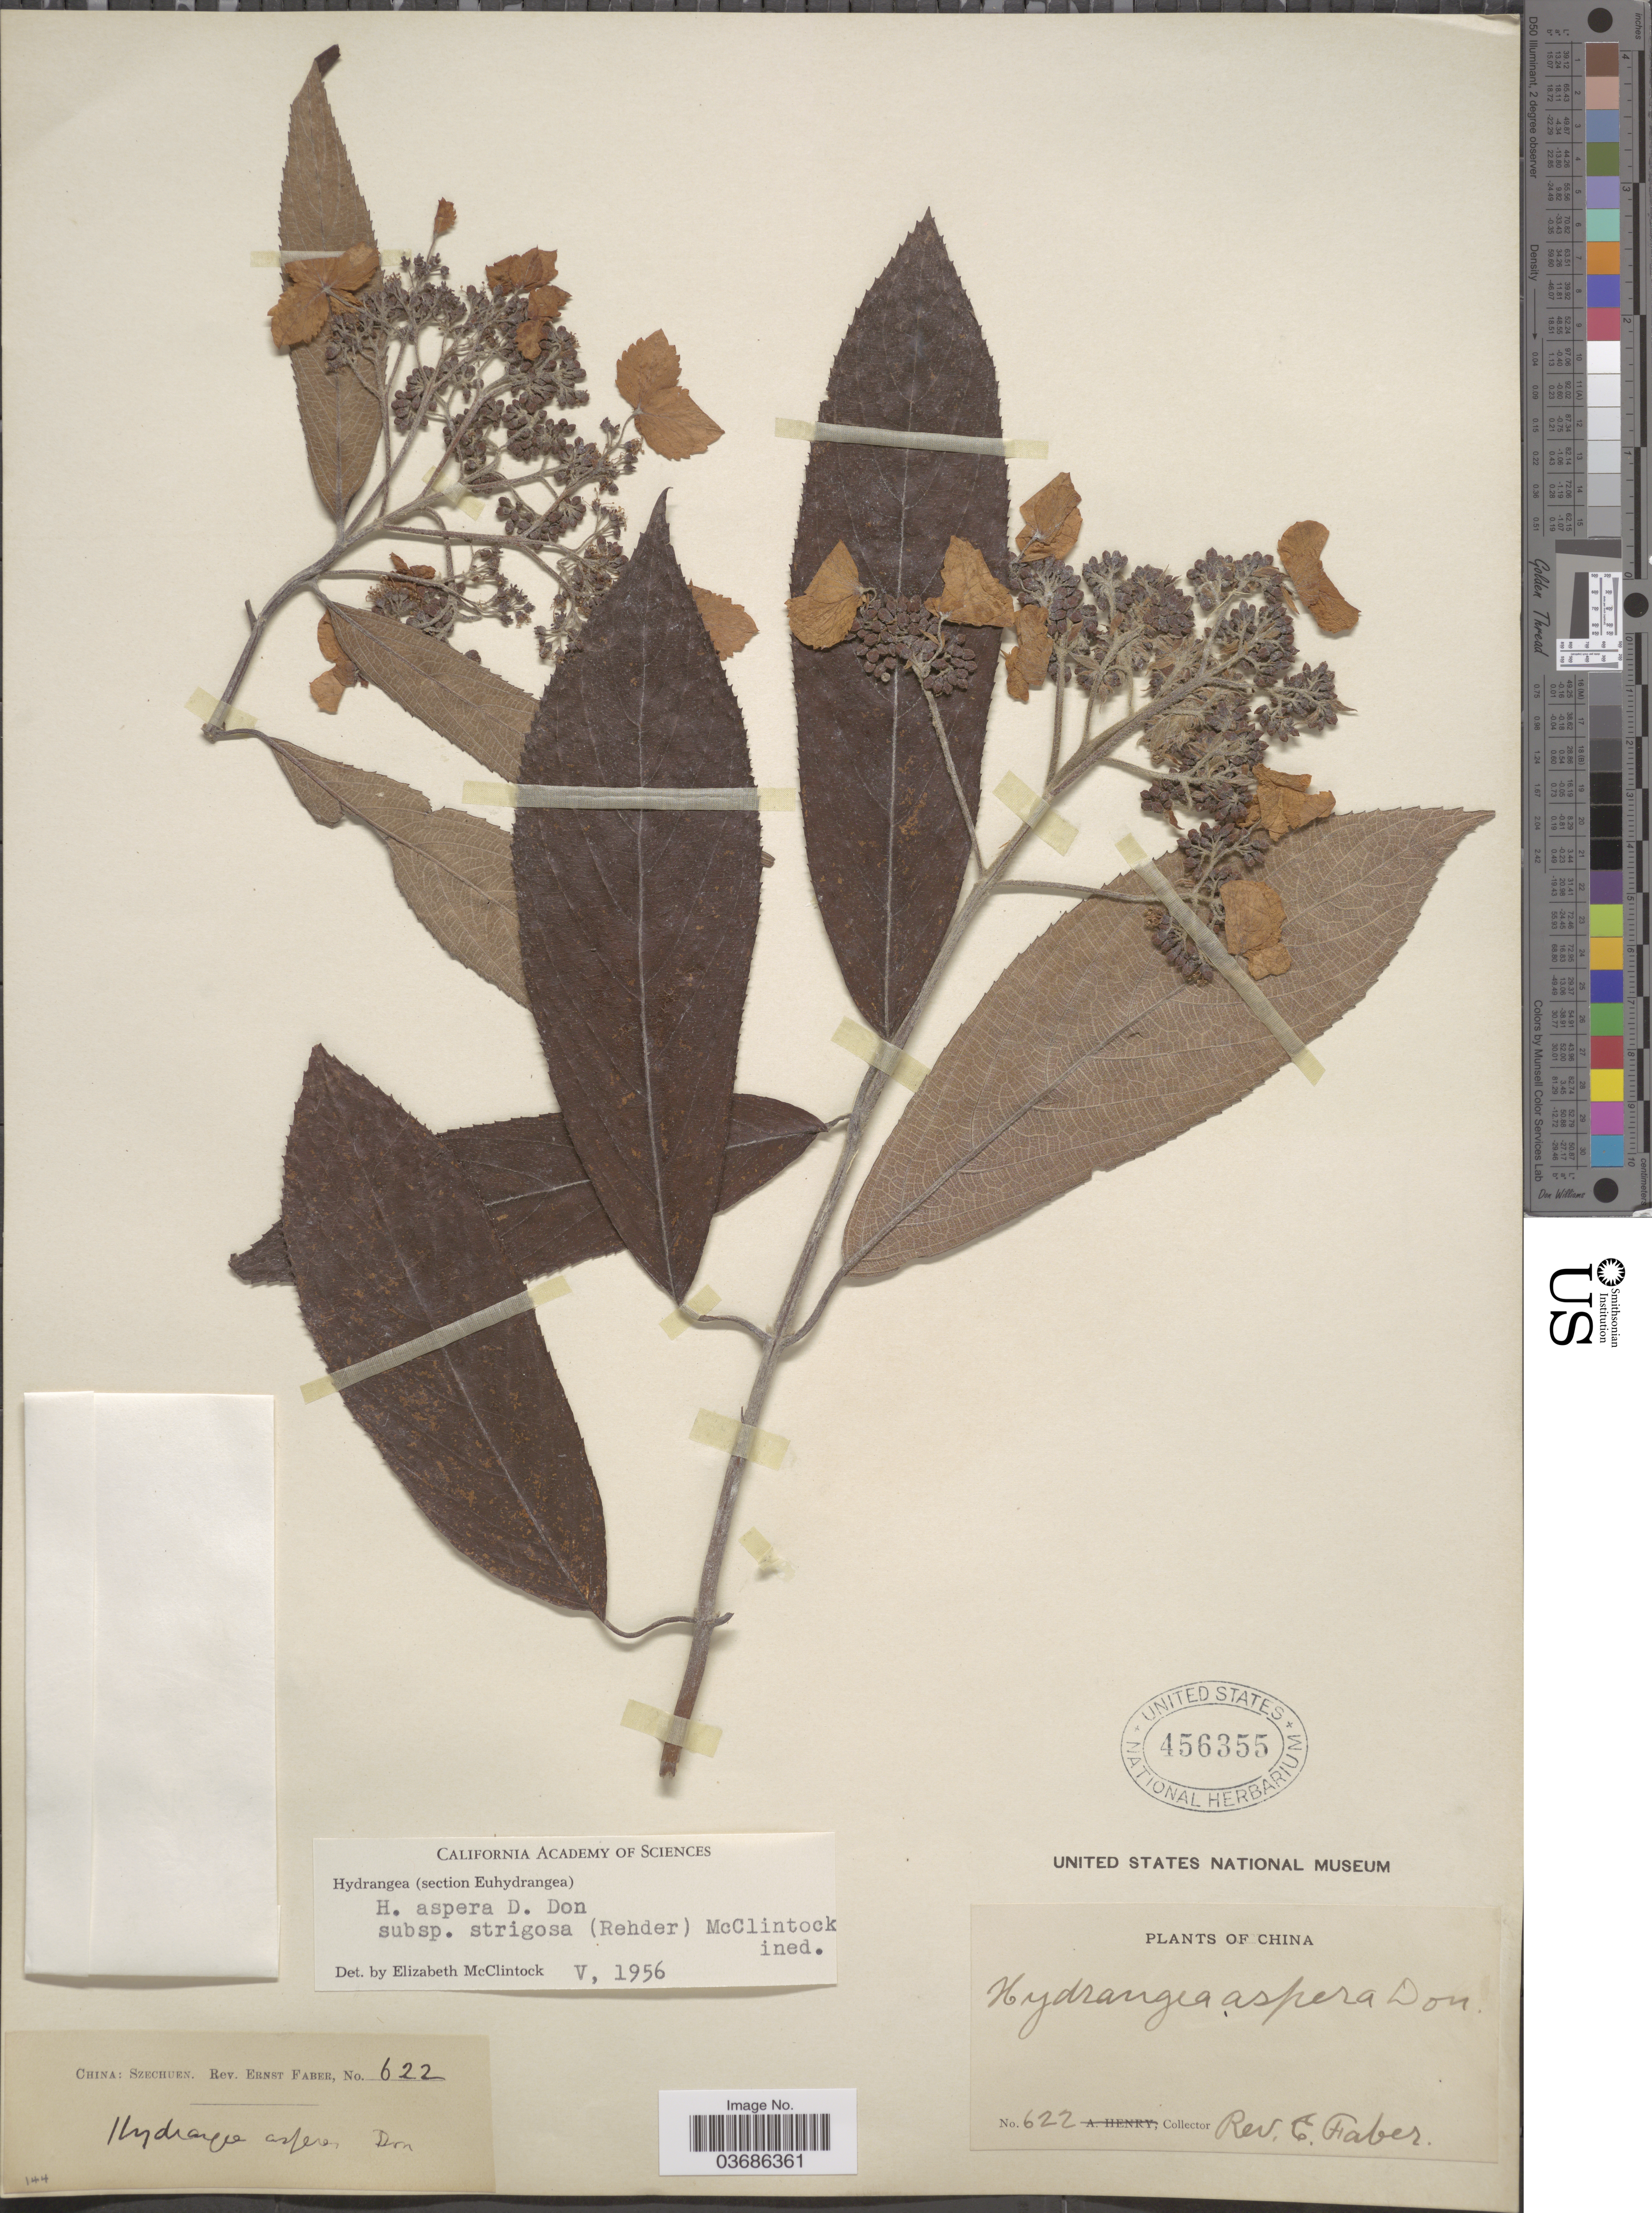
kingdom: Plantae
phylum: Tracheophyta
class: Magnoliopsida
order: Cornales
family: Hydrangeaceae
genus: Hydrangea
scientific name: Hydrangea aspera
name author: Buch.-Ham. ex D. Don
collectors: E. Faber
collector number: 622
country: China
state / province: Sichuan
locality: Szechuen.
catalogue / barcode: US 456355